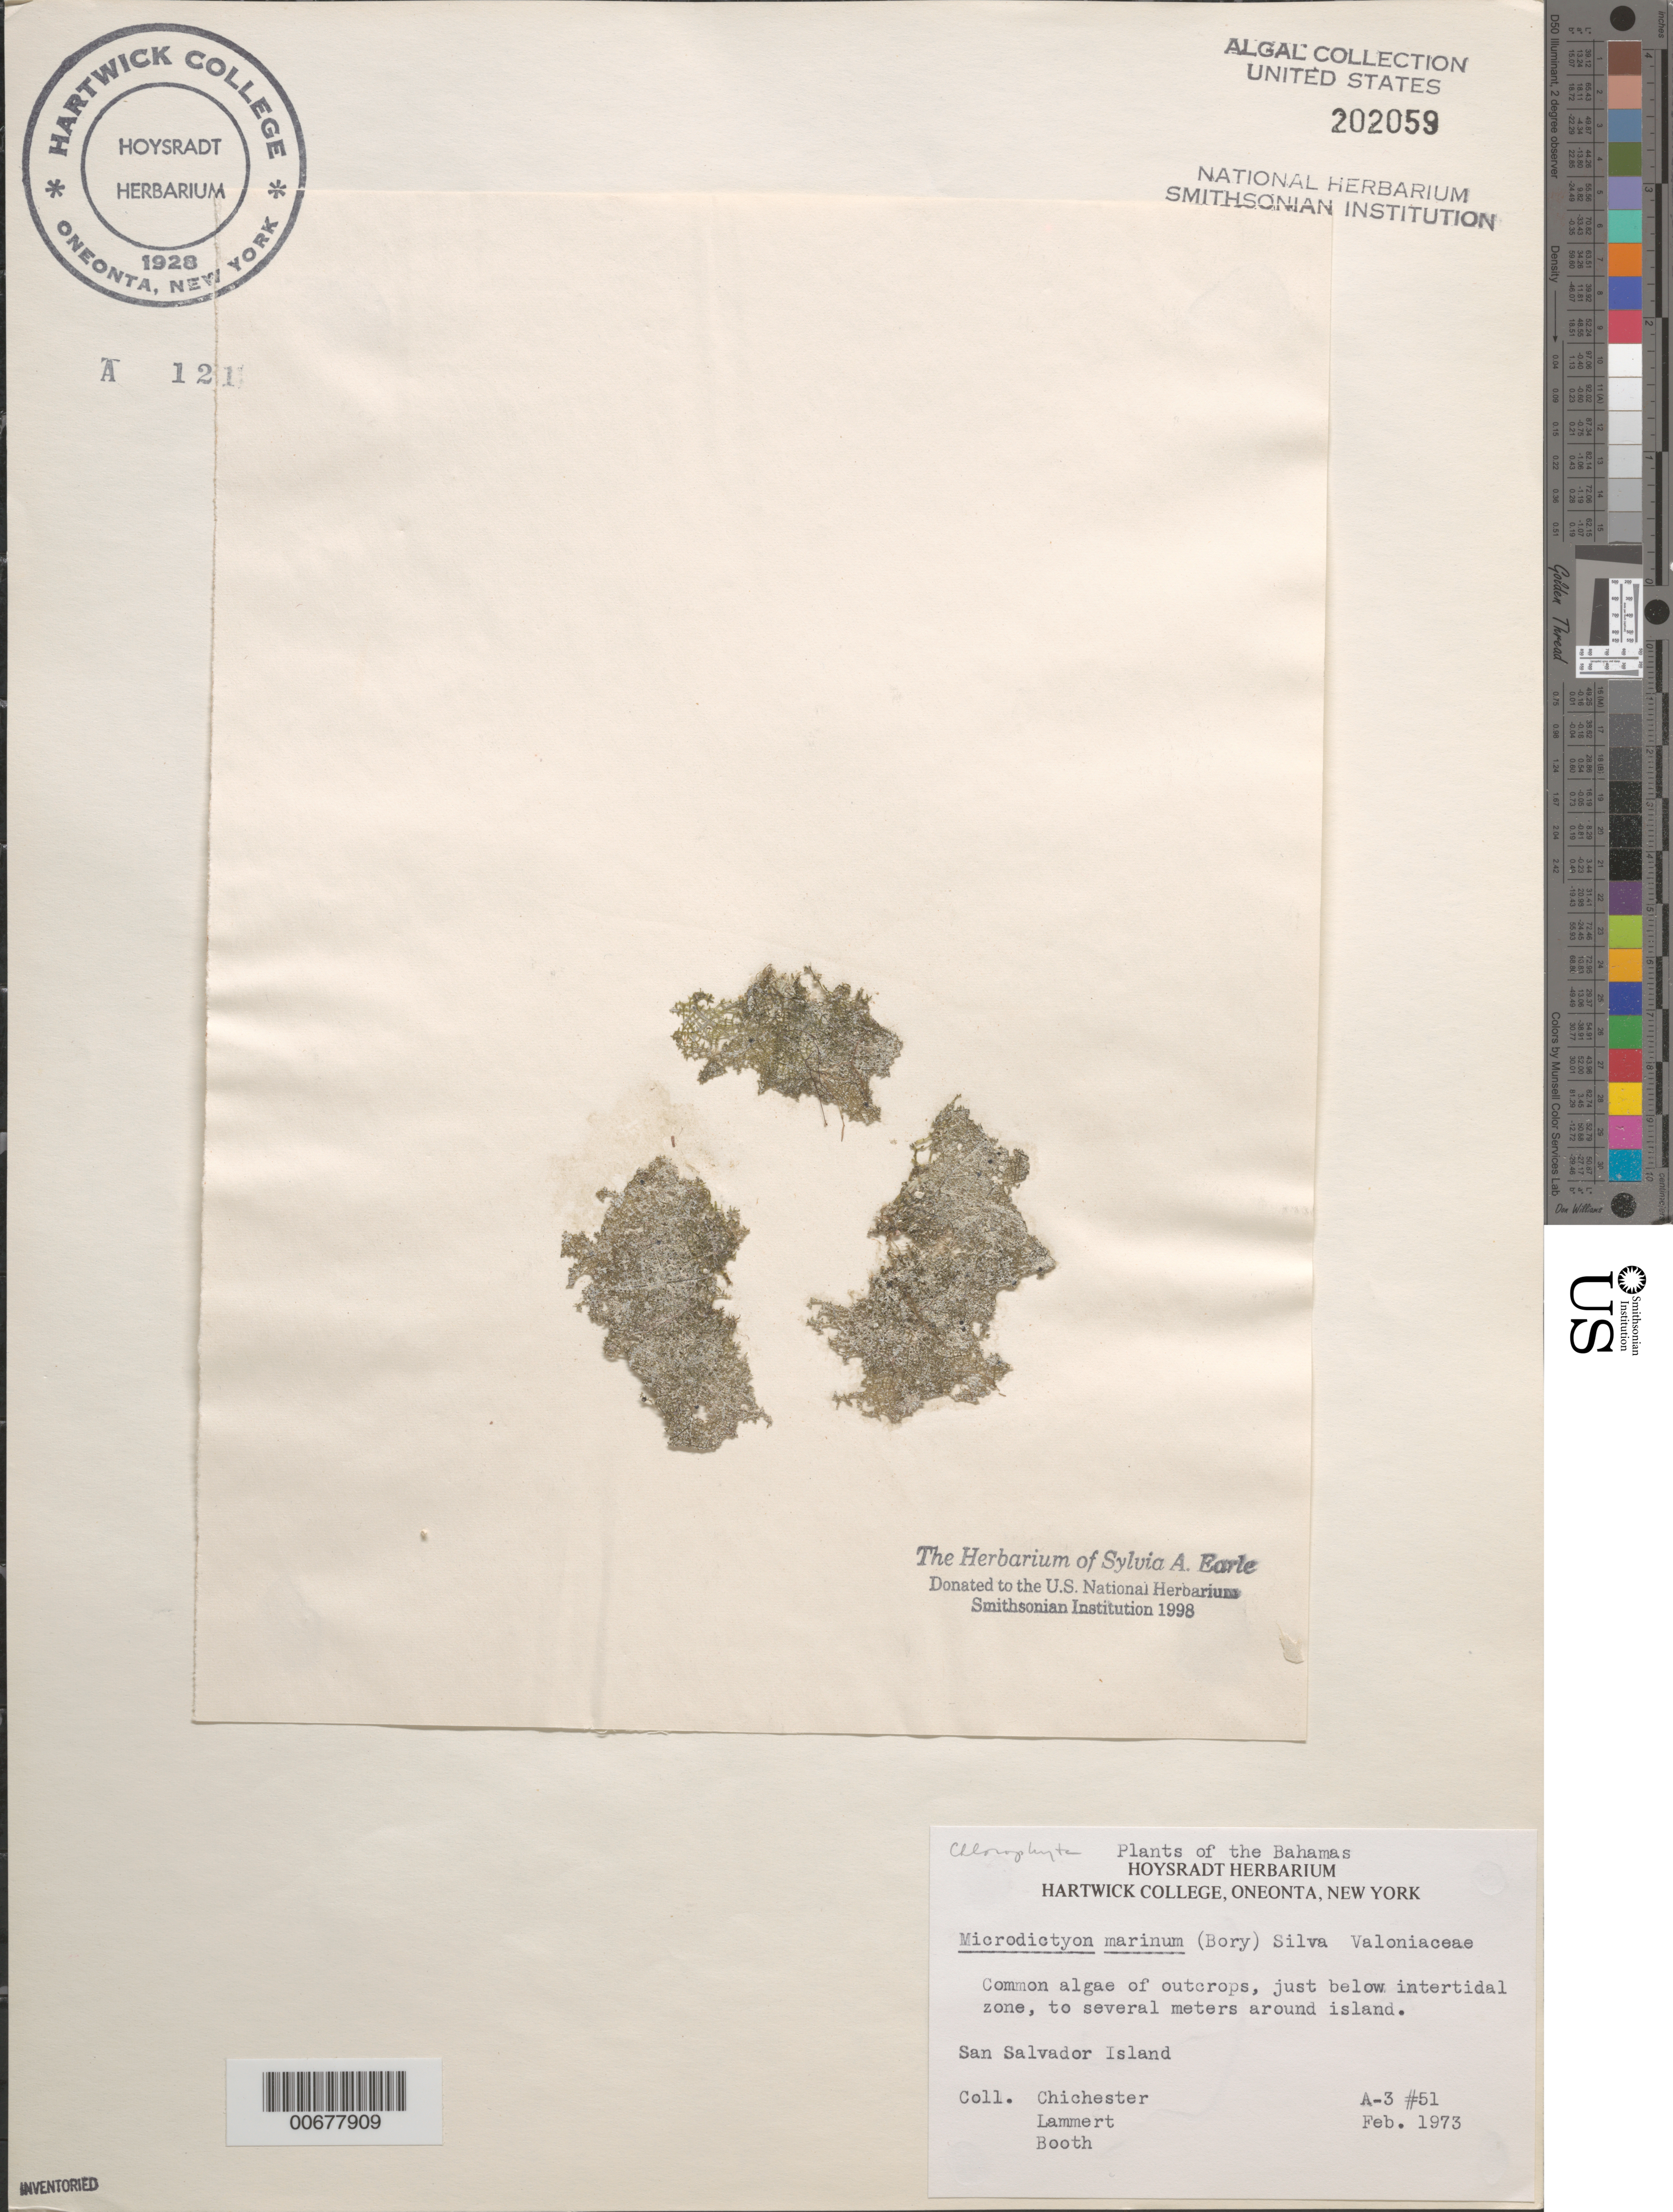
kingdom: Plantae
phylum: Chlorophyta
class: Ulvophyceae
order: Cladophorales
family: Anadyomenaceae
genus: Microdictyon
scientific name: Microdictyon marinum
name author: (Bory) P.C. Silva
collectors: -. Chichester, -. Lammert & -. Booth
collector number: A-3 51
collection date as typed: Feb 1973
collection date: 1973-02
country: Bahamas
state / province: San Salvador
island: San Salvador Island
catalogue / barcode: US 202059